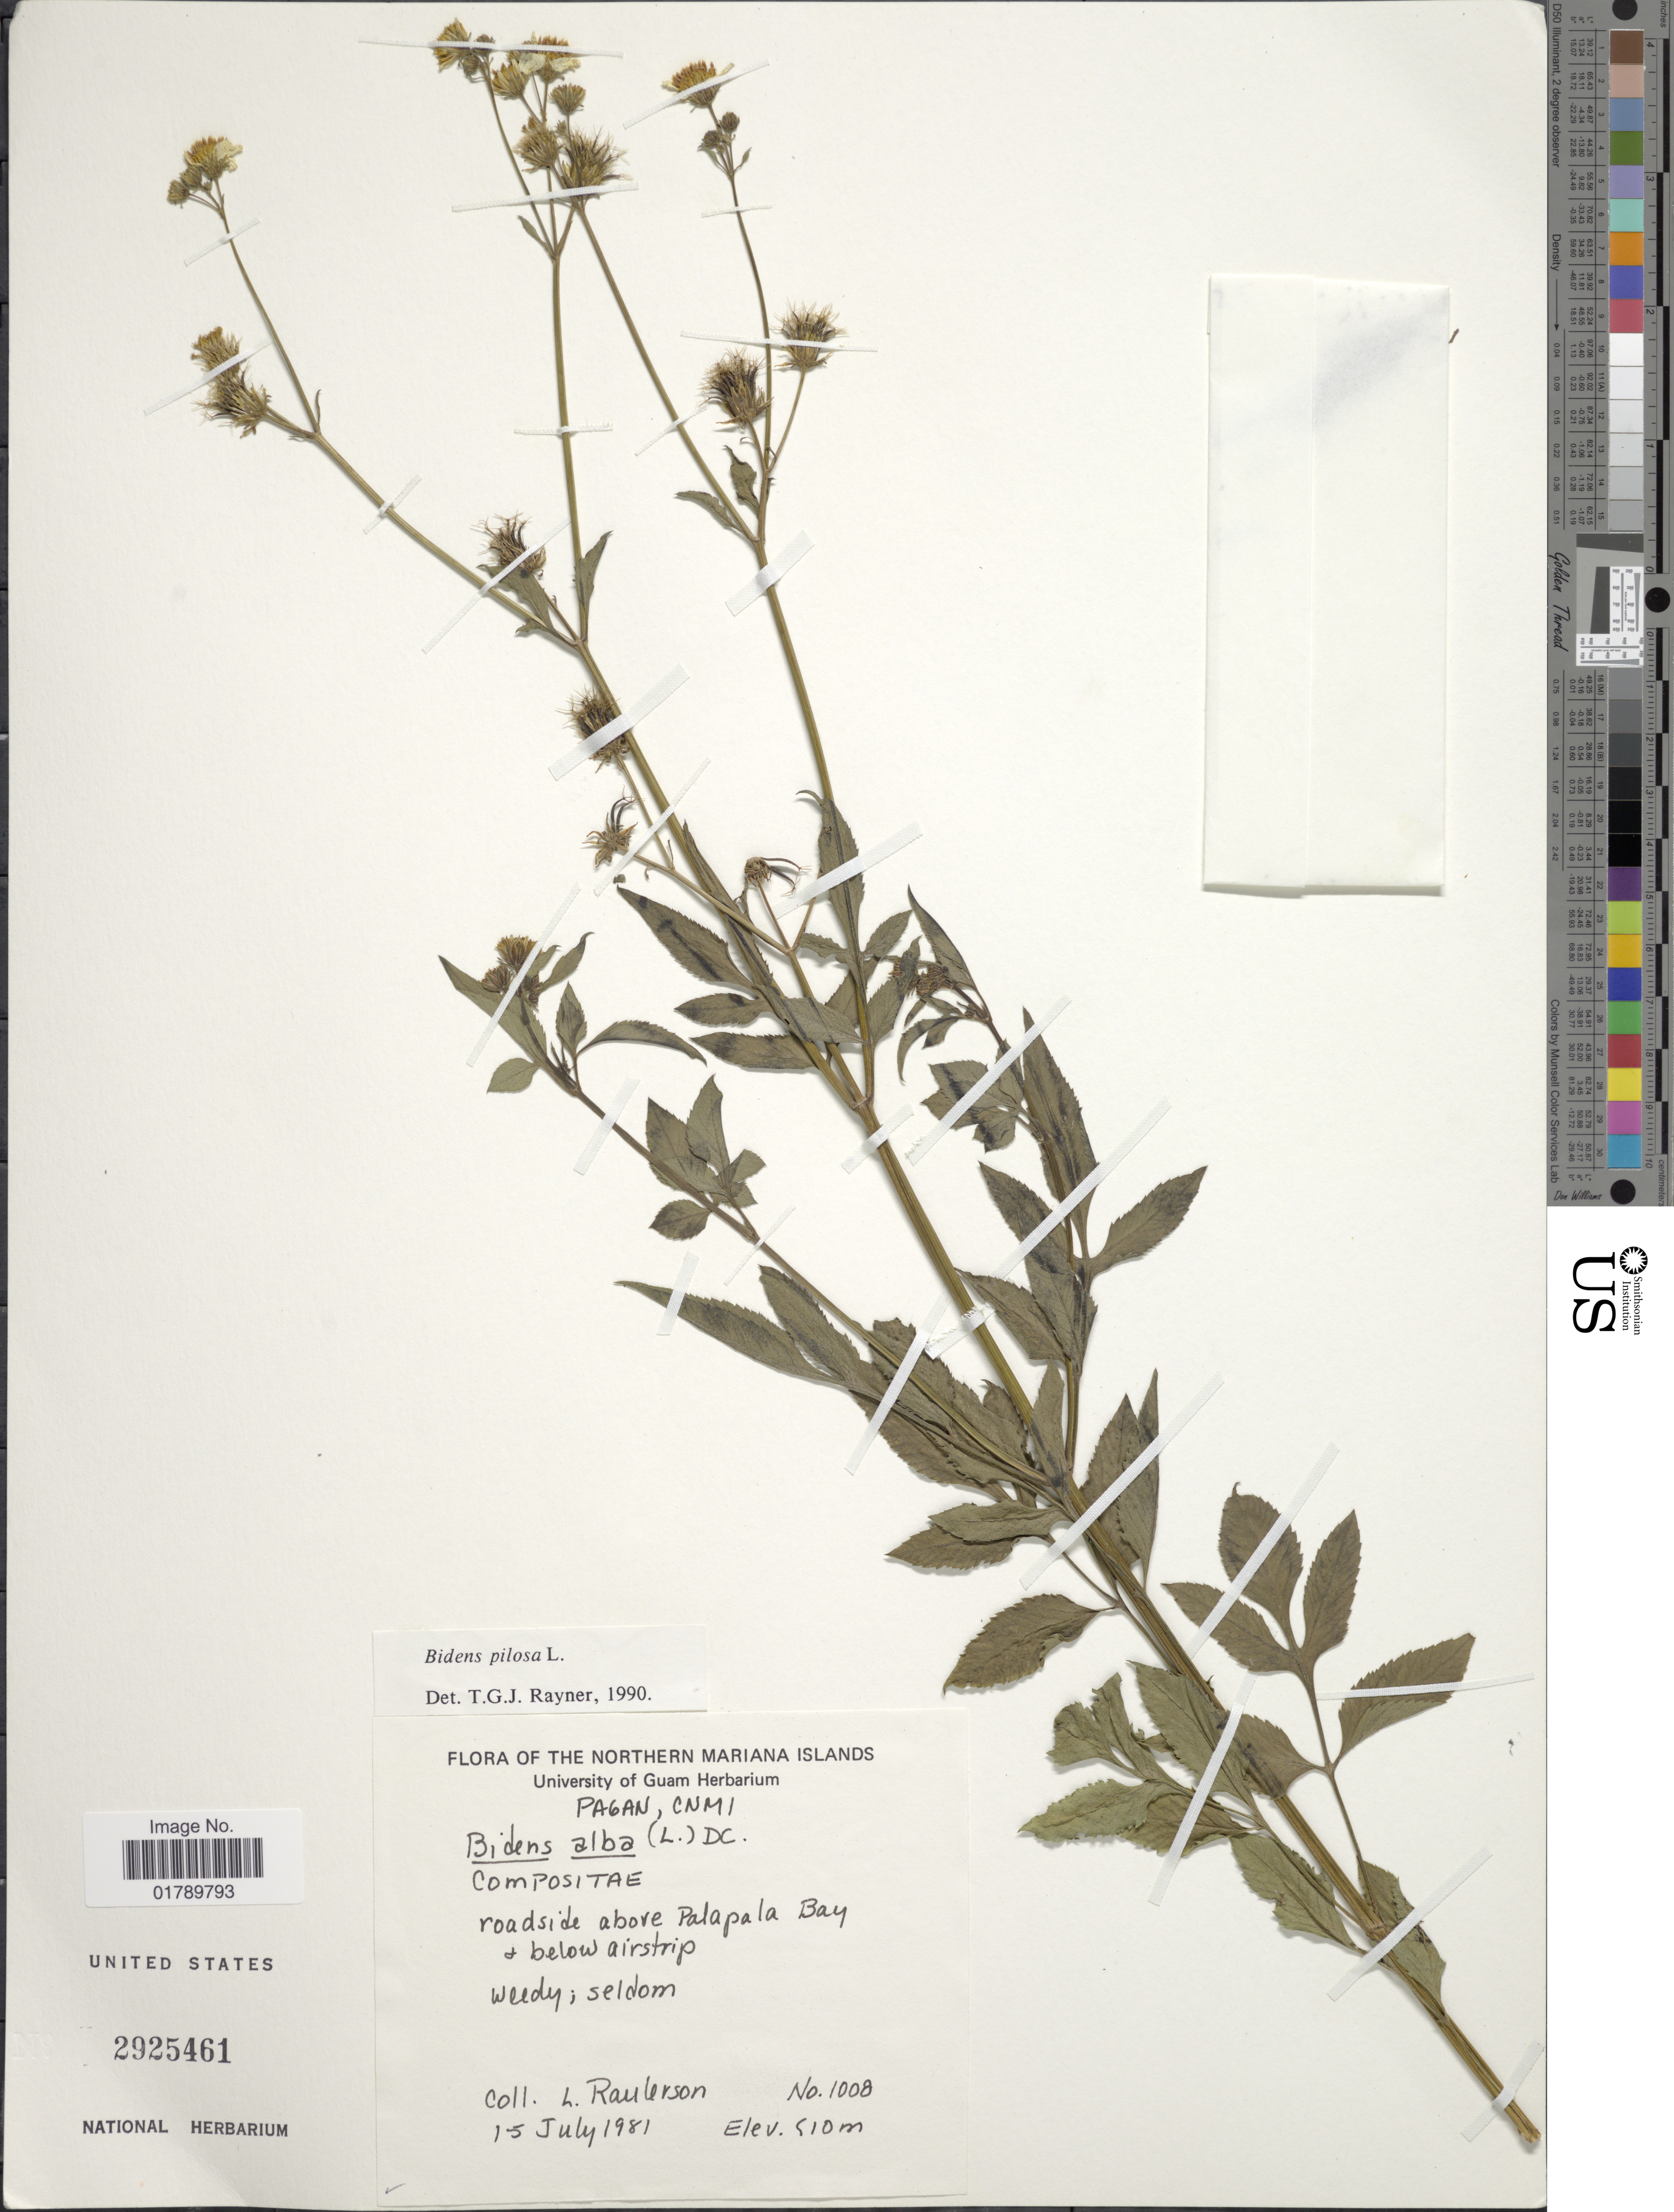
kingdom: Plantae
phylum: Tracheophyta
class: Magnoliopsida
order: Asterales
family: Asteraceae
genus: Bidens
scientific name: Bidens pilosa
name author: L.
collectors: L. Raulerson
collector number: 1008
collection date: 1981-07-15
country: Northern Mariana Islands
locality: Pagan, CNMI. roadside above Palapala Bay + bewlow airstrip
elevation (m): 10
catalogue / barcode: US 2925461